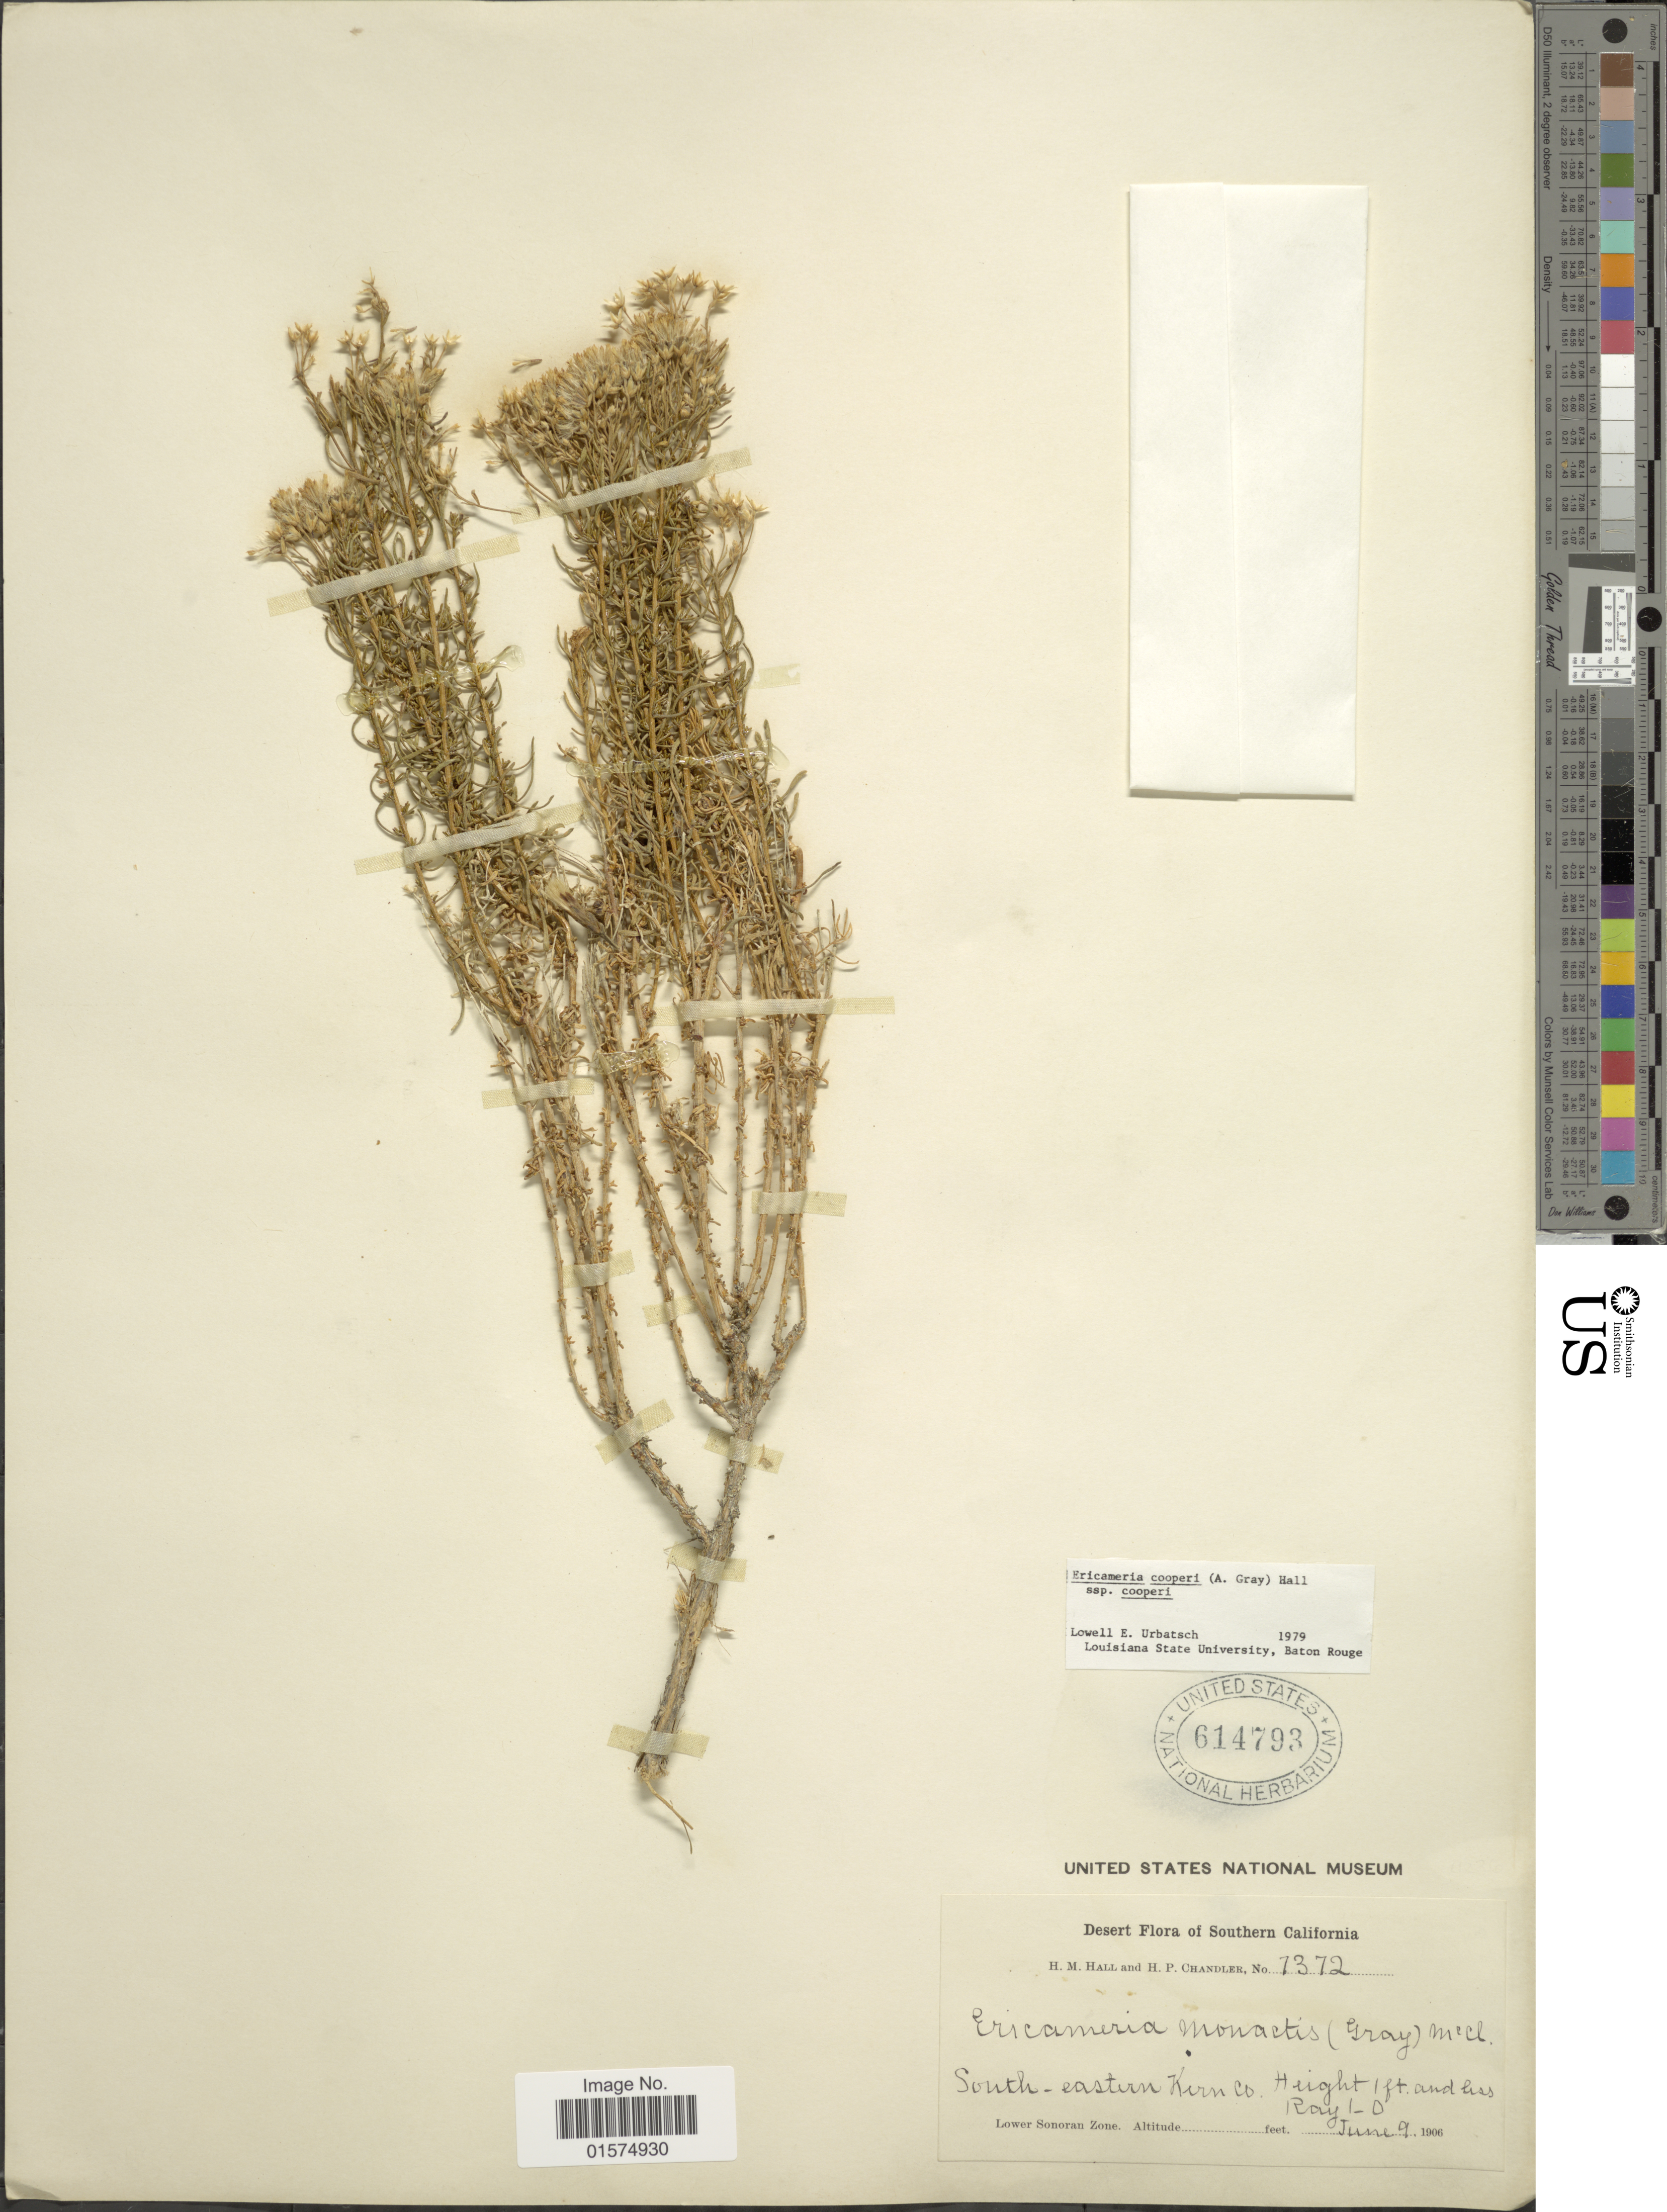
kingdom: Plantae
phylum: Tracheophyta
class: Magnoliopsida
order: Asterales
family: Asteraceae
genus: Ericameria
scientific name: Ericameria cooperi var. cooperi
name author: (A. Gray) Hall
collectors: H. M. Hall & H. Chandler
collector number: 7372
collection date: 1906-06-09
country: United States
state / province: California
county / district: Kern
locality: Desert. Southern California. South-eastern Kern Co. Lower Sonoran Zone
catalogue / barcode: US 614793